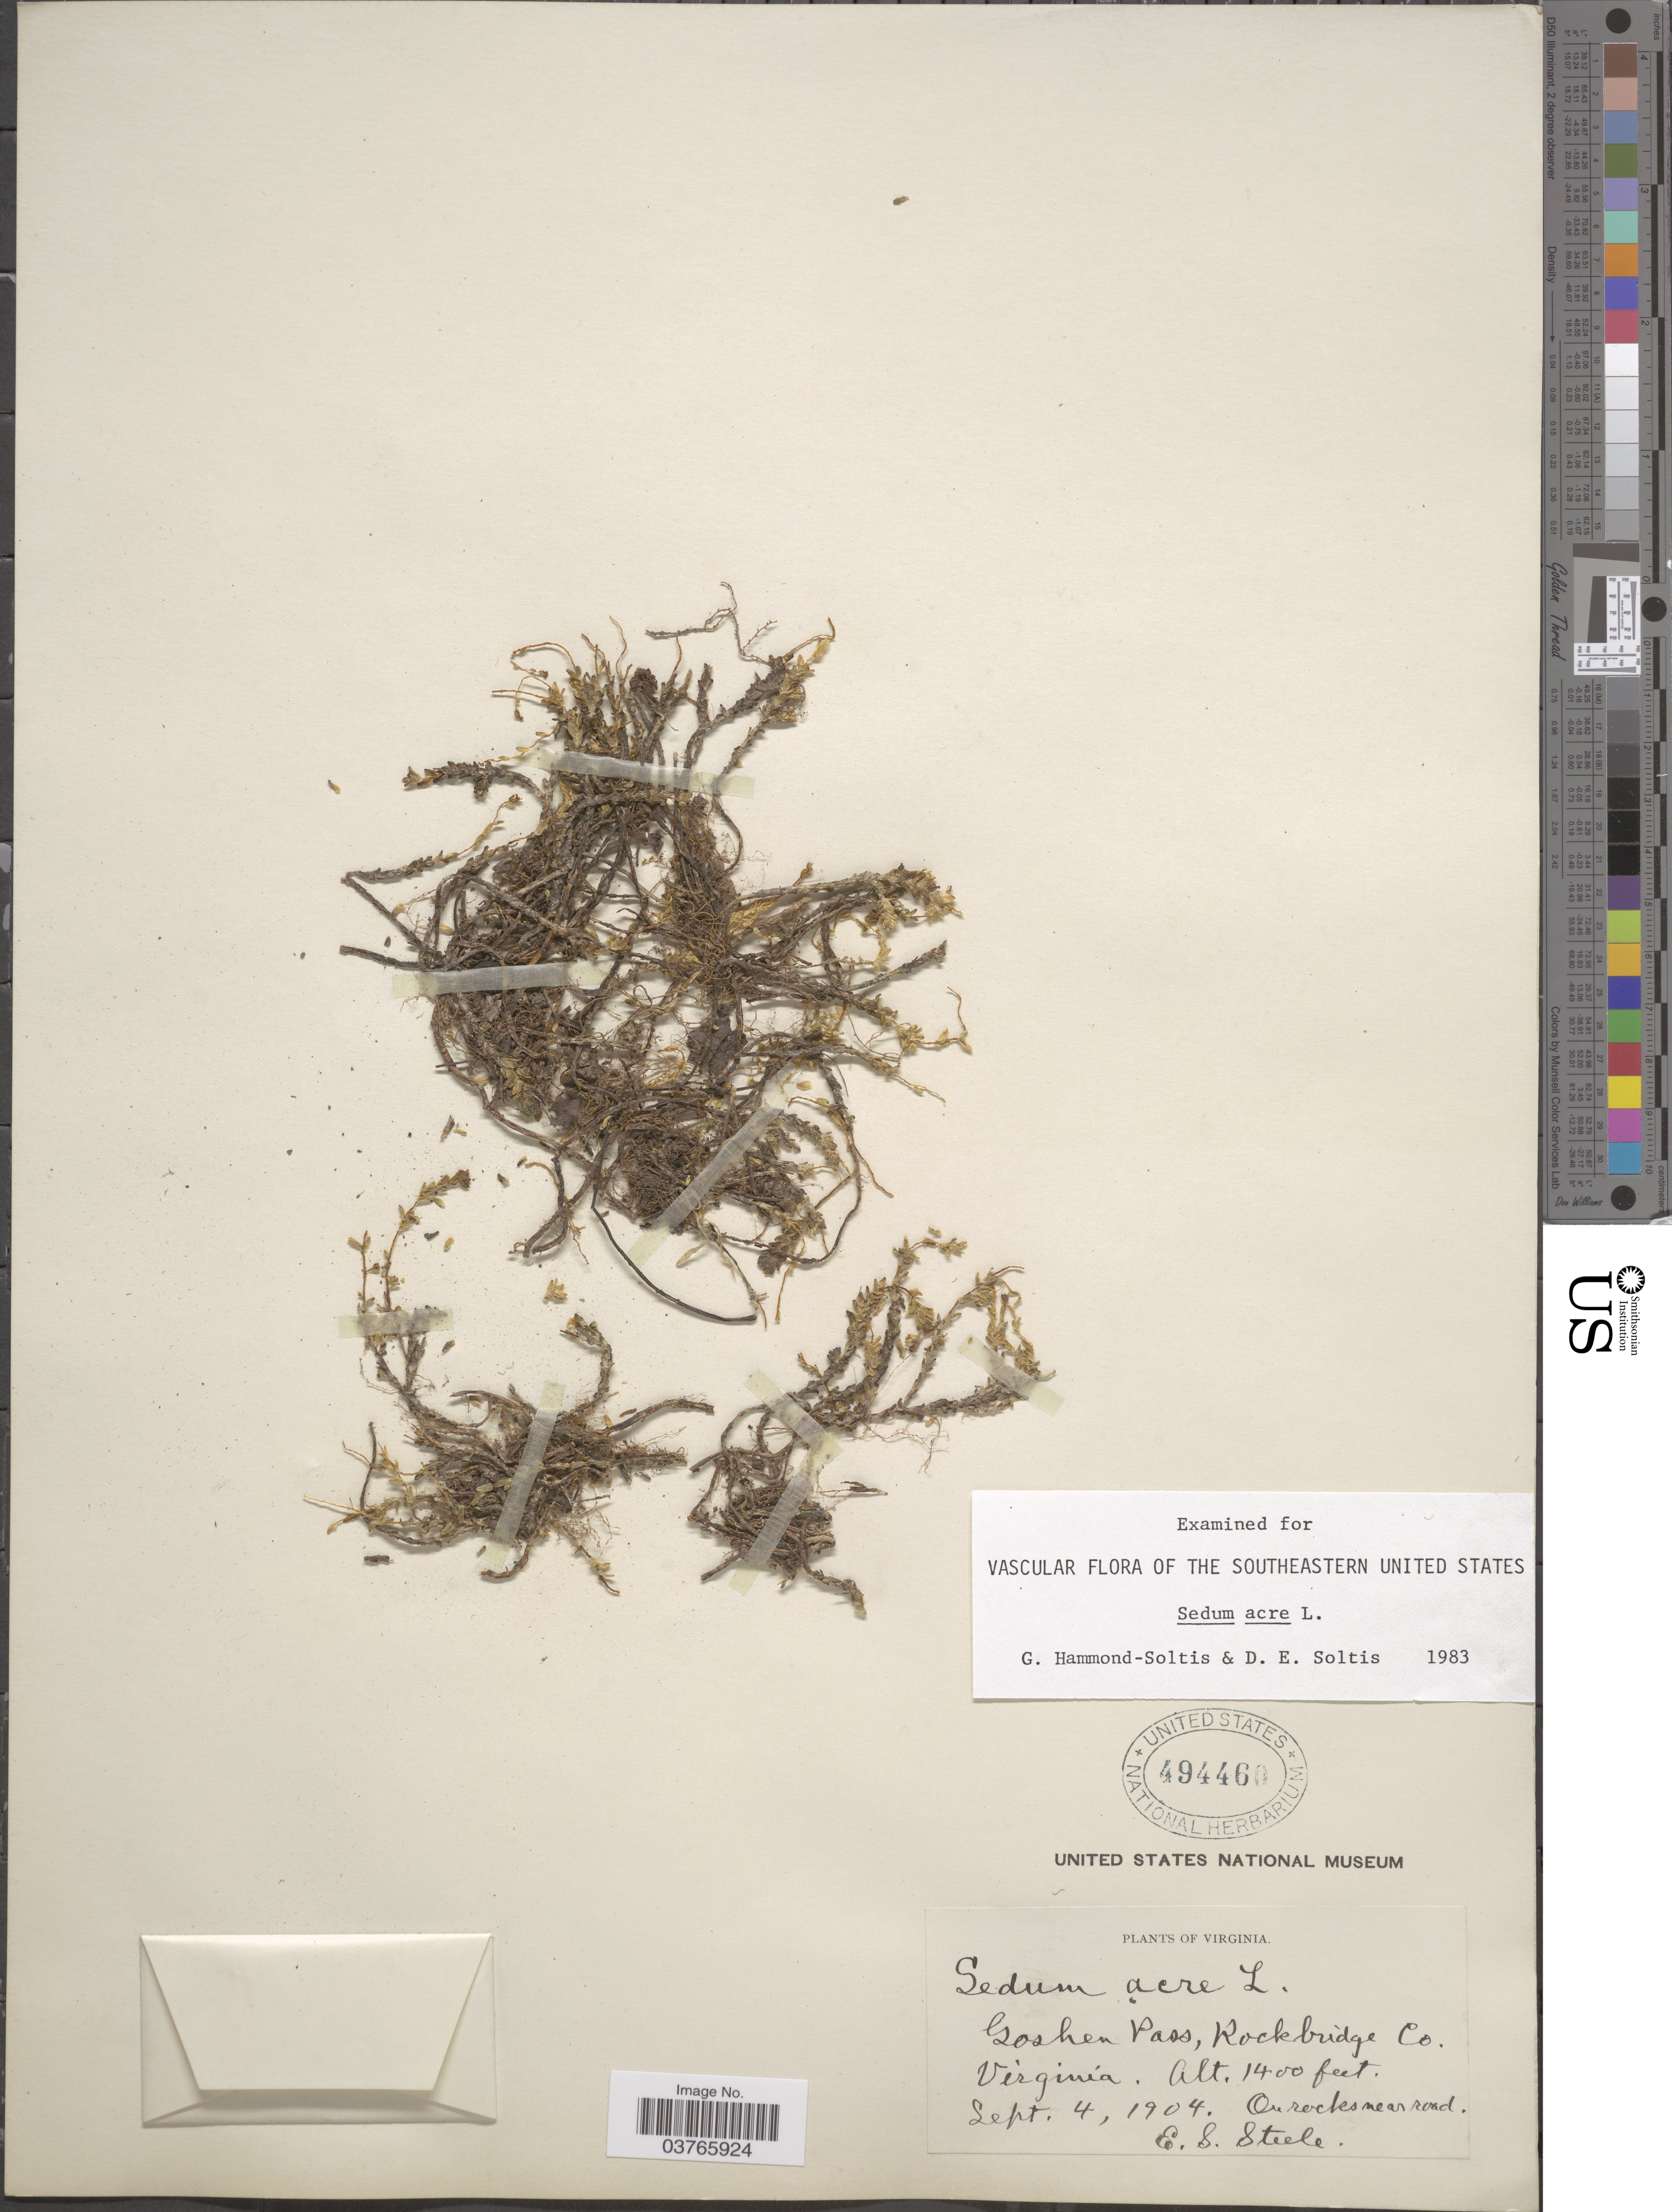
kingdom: Plantae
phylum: Tracheophyta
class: Magnoliopsida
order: Saxifragales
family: Crassulaceae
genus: Sedum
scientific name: Sedum acre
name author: L.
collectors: E. Steele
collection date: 1904-09-04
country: United States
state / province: Virginia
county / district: Rockbridge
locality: Goshen Pass, On rocks near road.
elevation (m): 427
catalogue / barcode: US 494460